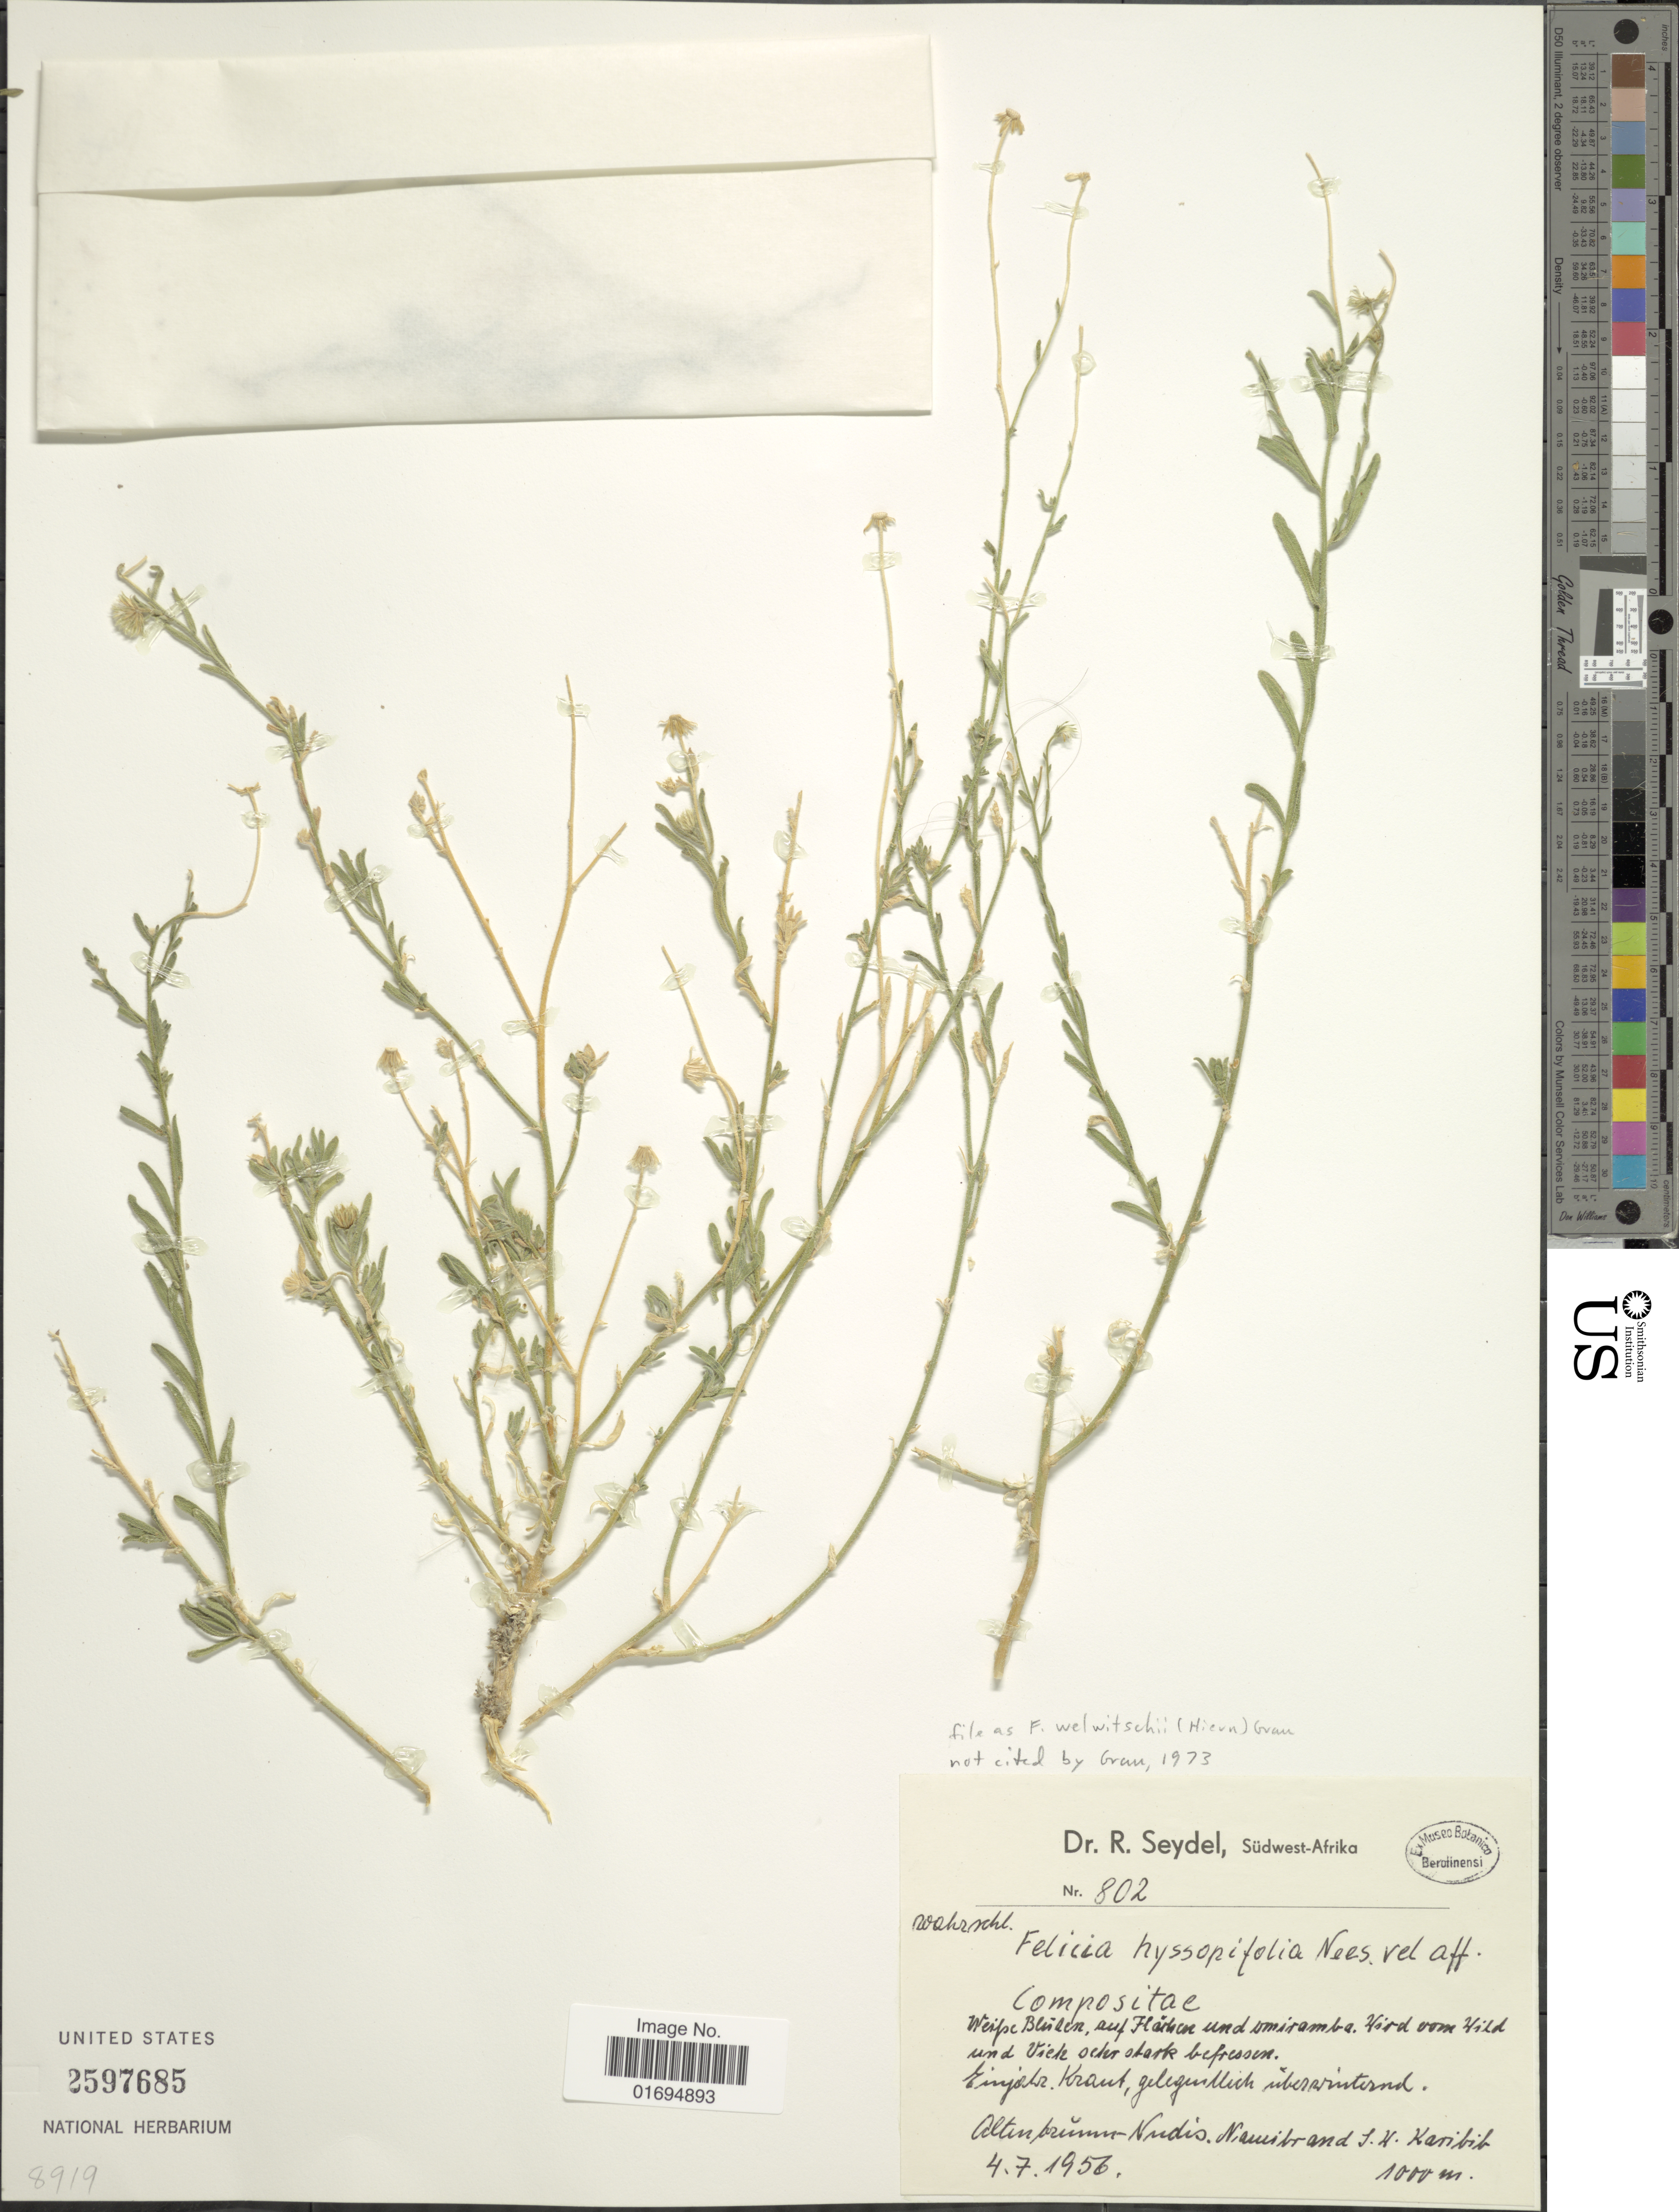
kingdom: Plantae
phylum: Tracheophyta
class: Magnoliopsida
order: Asterales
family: Asteraceae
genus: Felicia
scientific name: Felicia welwitschii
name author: (Hiern) Grau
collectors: R. Seydel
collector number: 802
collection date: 1956-07-07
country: Namibia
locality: Sudwest-Afrika, Altenbrunn Nudis, Namibrand and S.W. Karibib.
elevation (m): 1000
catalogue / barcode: US 2597685